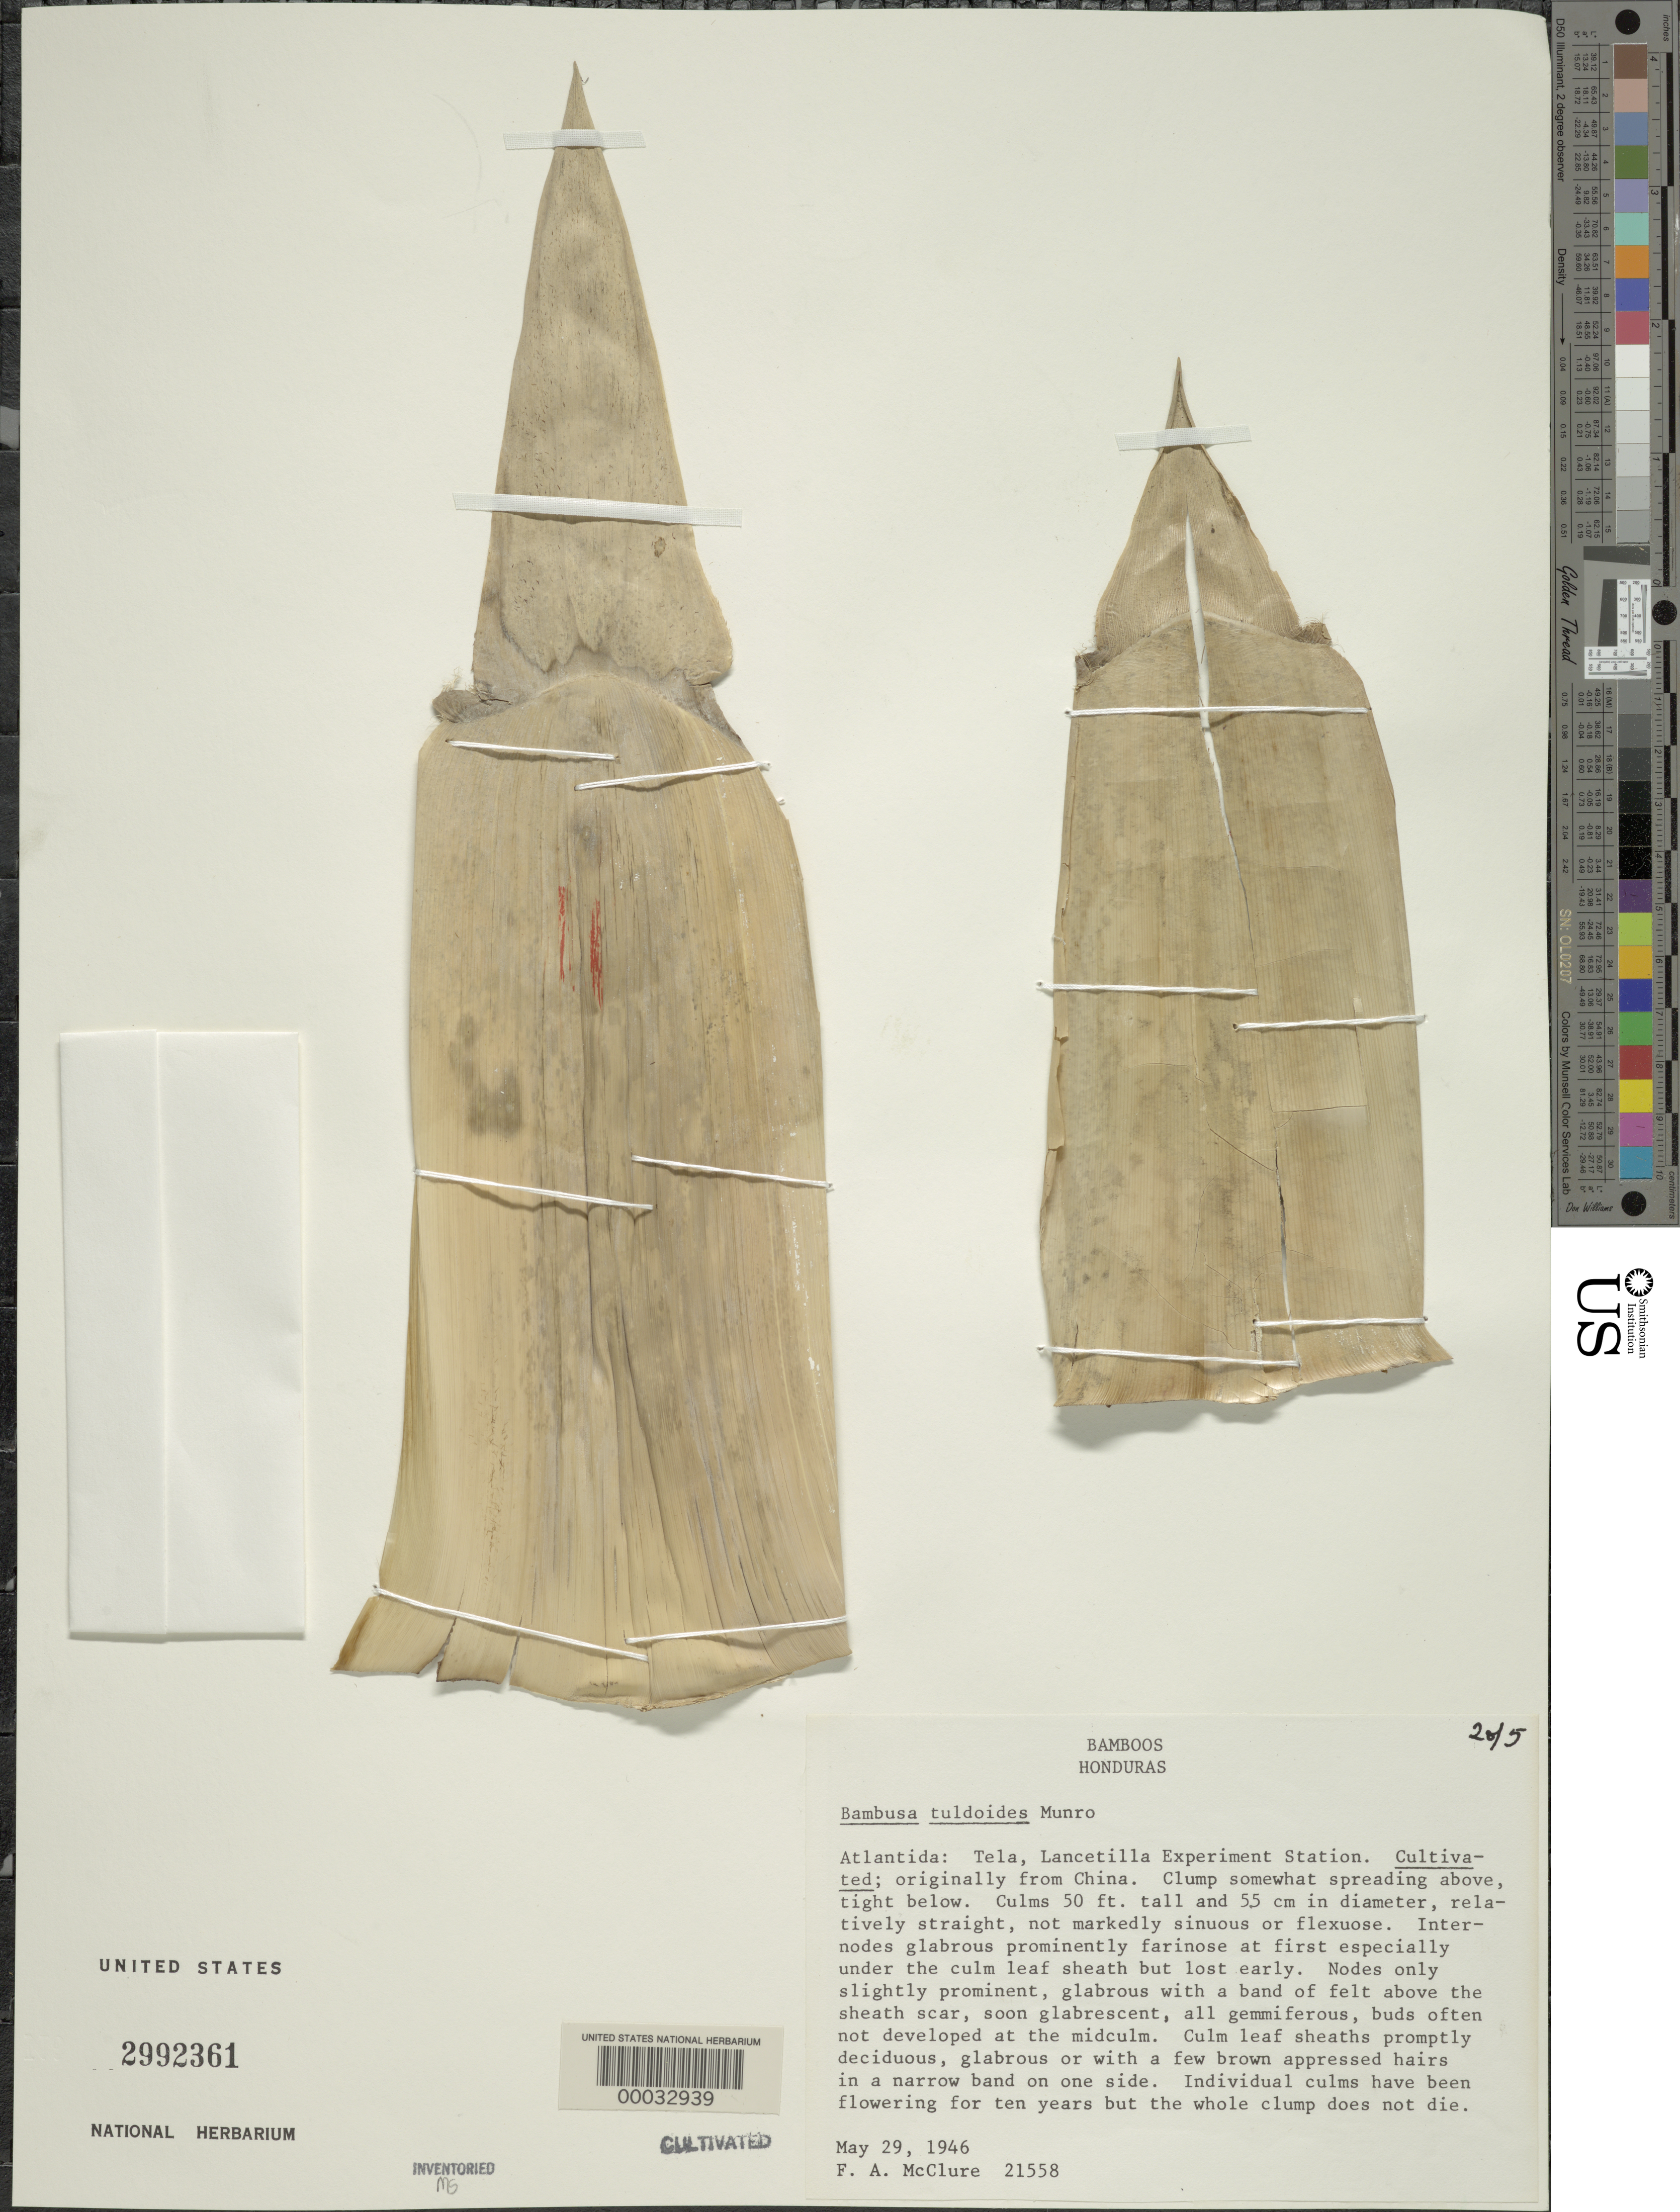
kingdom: Plantae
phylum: Tracheophyta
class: Liliopsida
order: Poales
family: Poaceae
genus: Bambusa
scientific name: Bambusa tuldoides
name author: Munro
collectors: F. A. McClure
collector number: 21558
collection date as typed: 29 May 1946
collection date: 1946-05-29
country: Honduras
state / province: Atlántida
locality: Lancetilla Exp. Station, Tela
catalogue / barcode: US 2992361